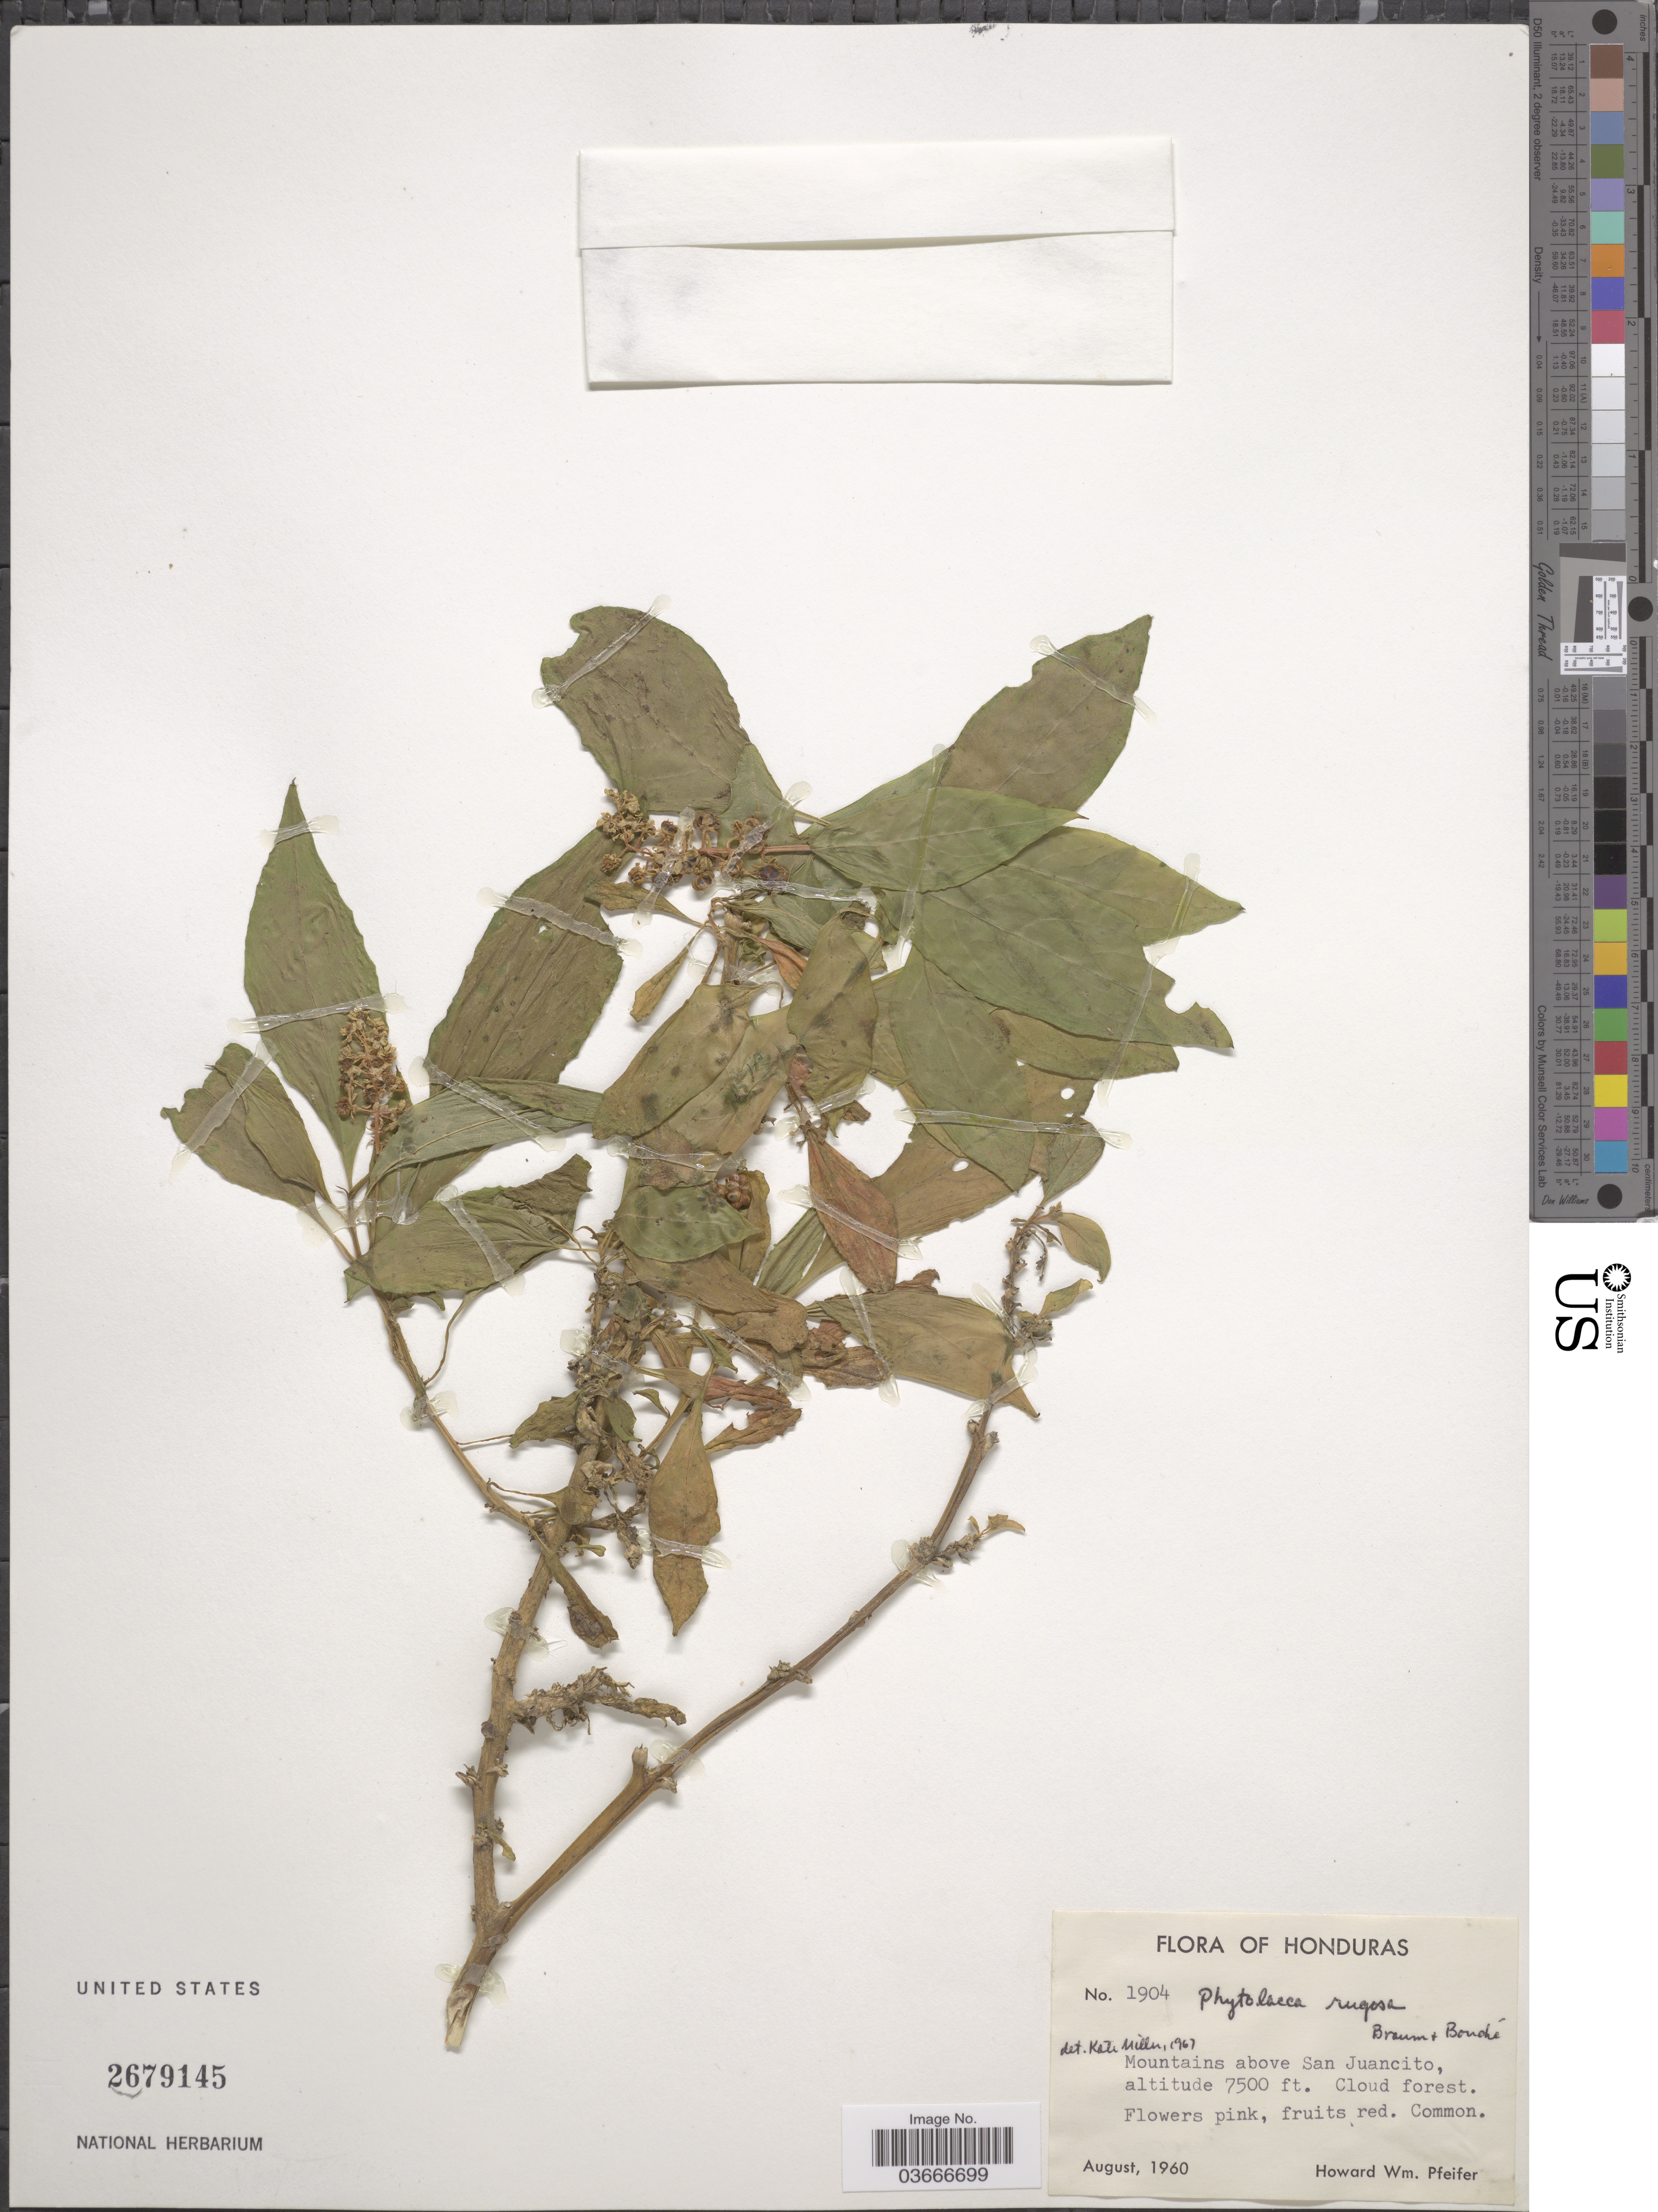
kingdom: Plantae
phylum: Tracheophyta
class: Magnoliopsida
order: Caryophyllales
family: Phytolaccaceae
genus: Phytolacca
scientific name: Phytolacca rugosa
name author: A. Braun & C.D. Bouché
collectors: H. W. Pfeifer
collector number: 1904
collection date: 1960-08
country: Honduras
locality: Mountains above San Juancito. Cloud forest.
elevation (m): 2286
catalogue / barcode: US 2679145